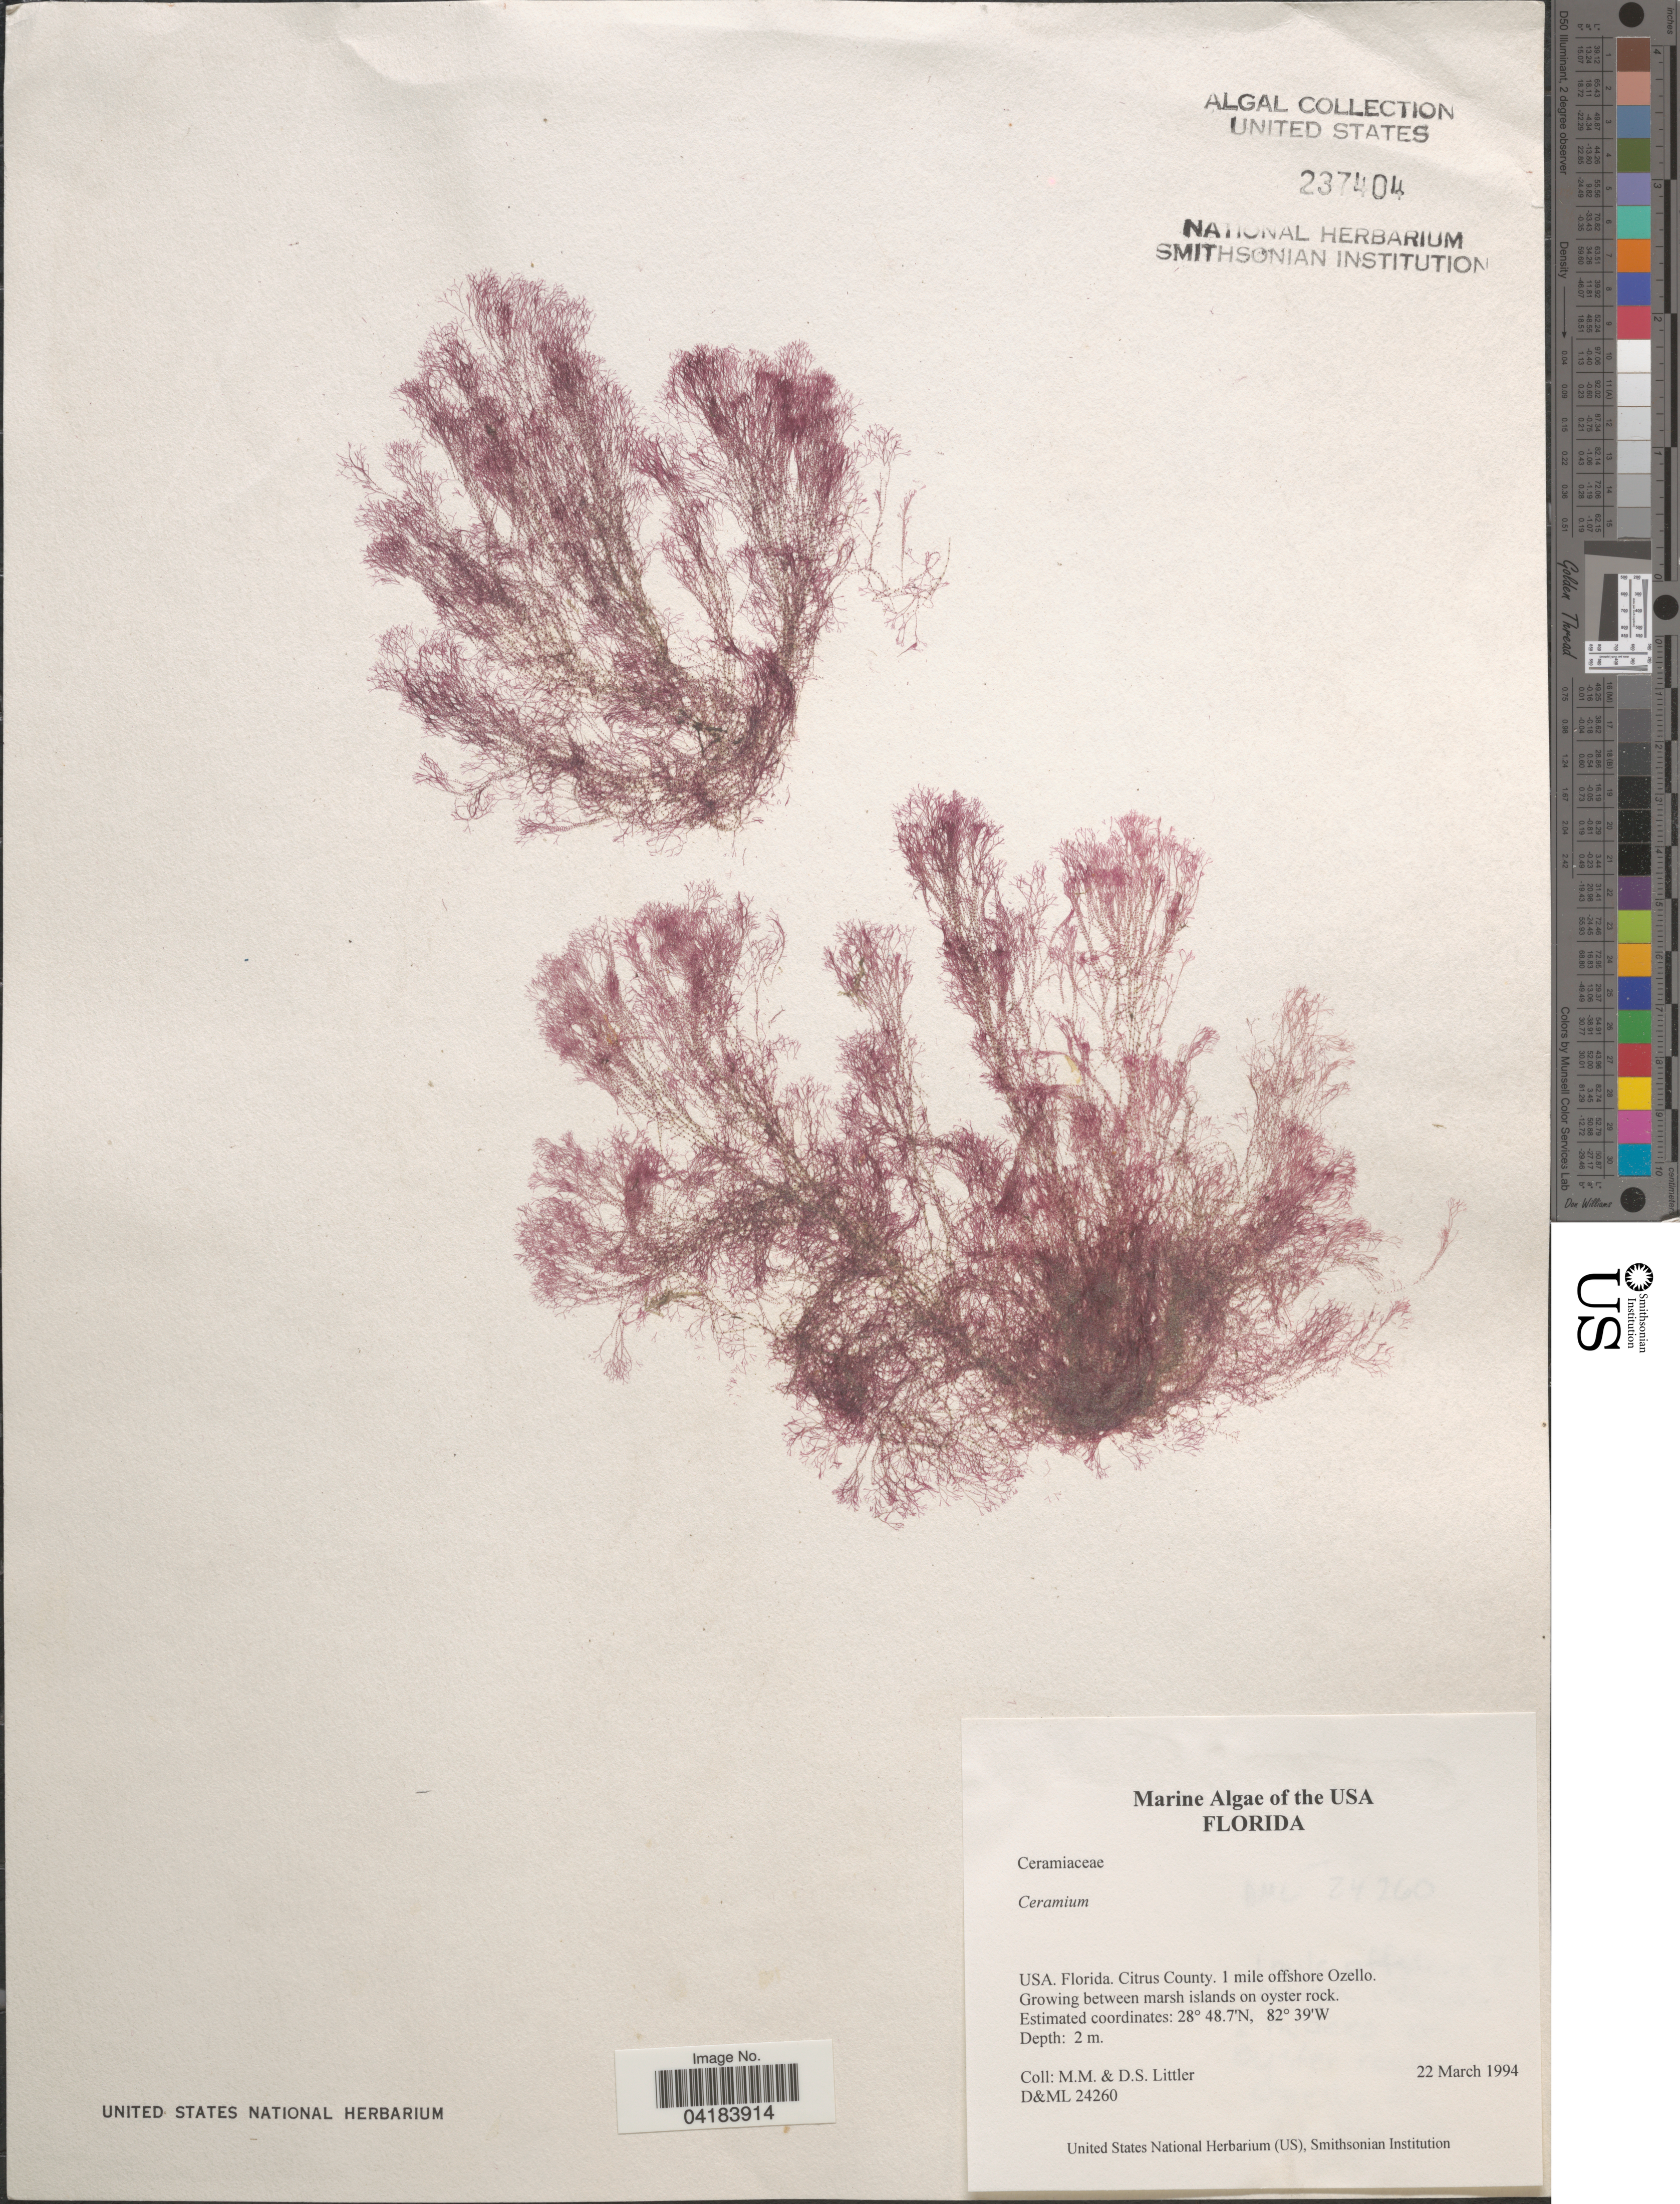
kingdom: Plantae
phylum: Rhodophyta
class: Florideophyceae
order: Ceramiales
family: Ceramiaceae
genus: Ceramium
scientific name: Ceramium sp.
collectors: D. S. Littler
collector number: D&ML24260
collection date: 1994-03-22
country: United States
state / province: Florida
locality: Citrus County. 1 mile offshore Ozello.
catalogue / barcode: US 237404